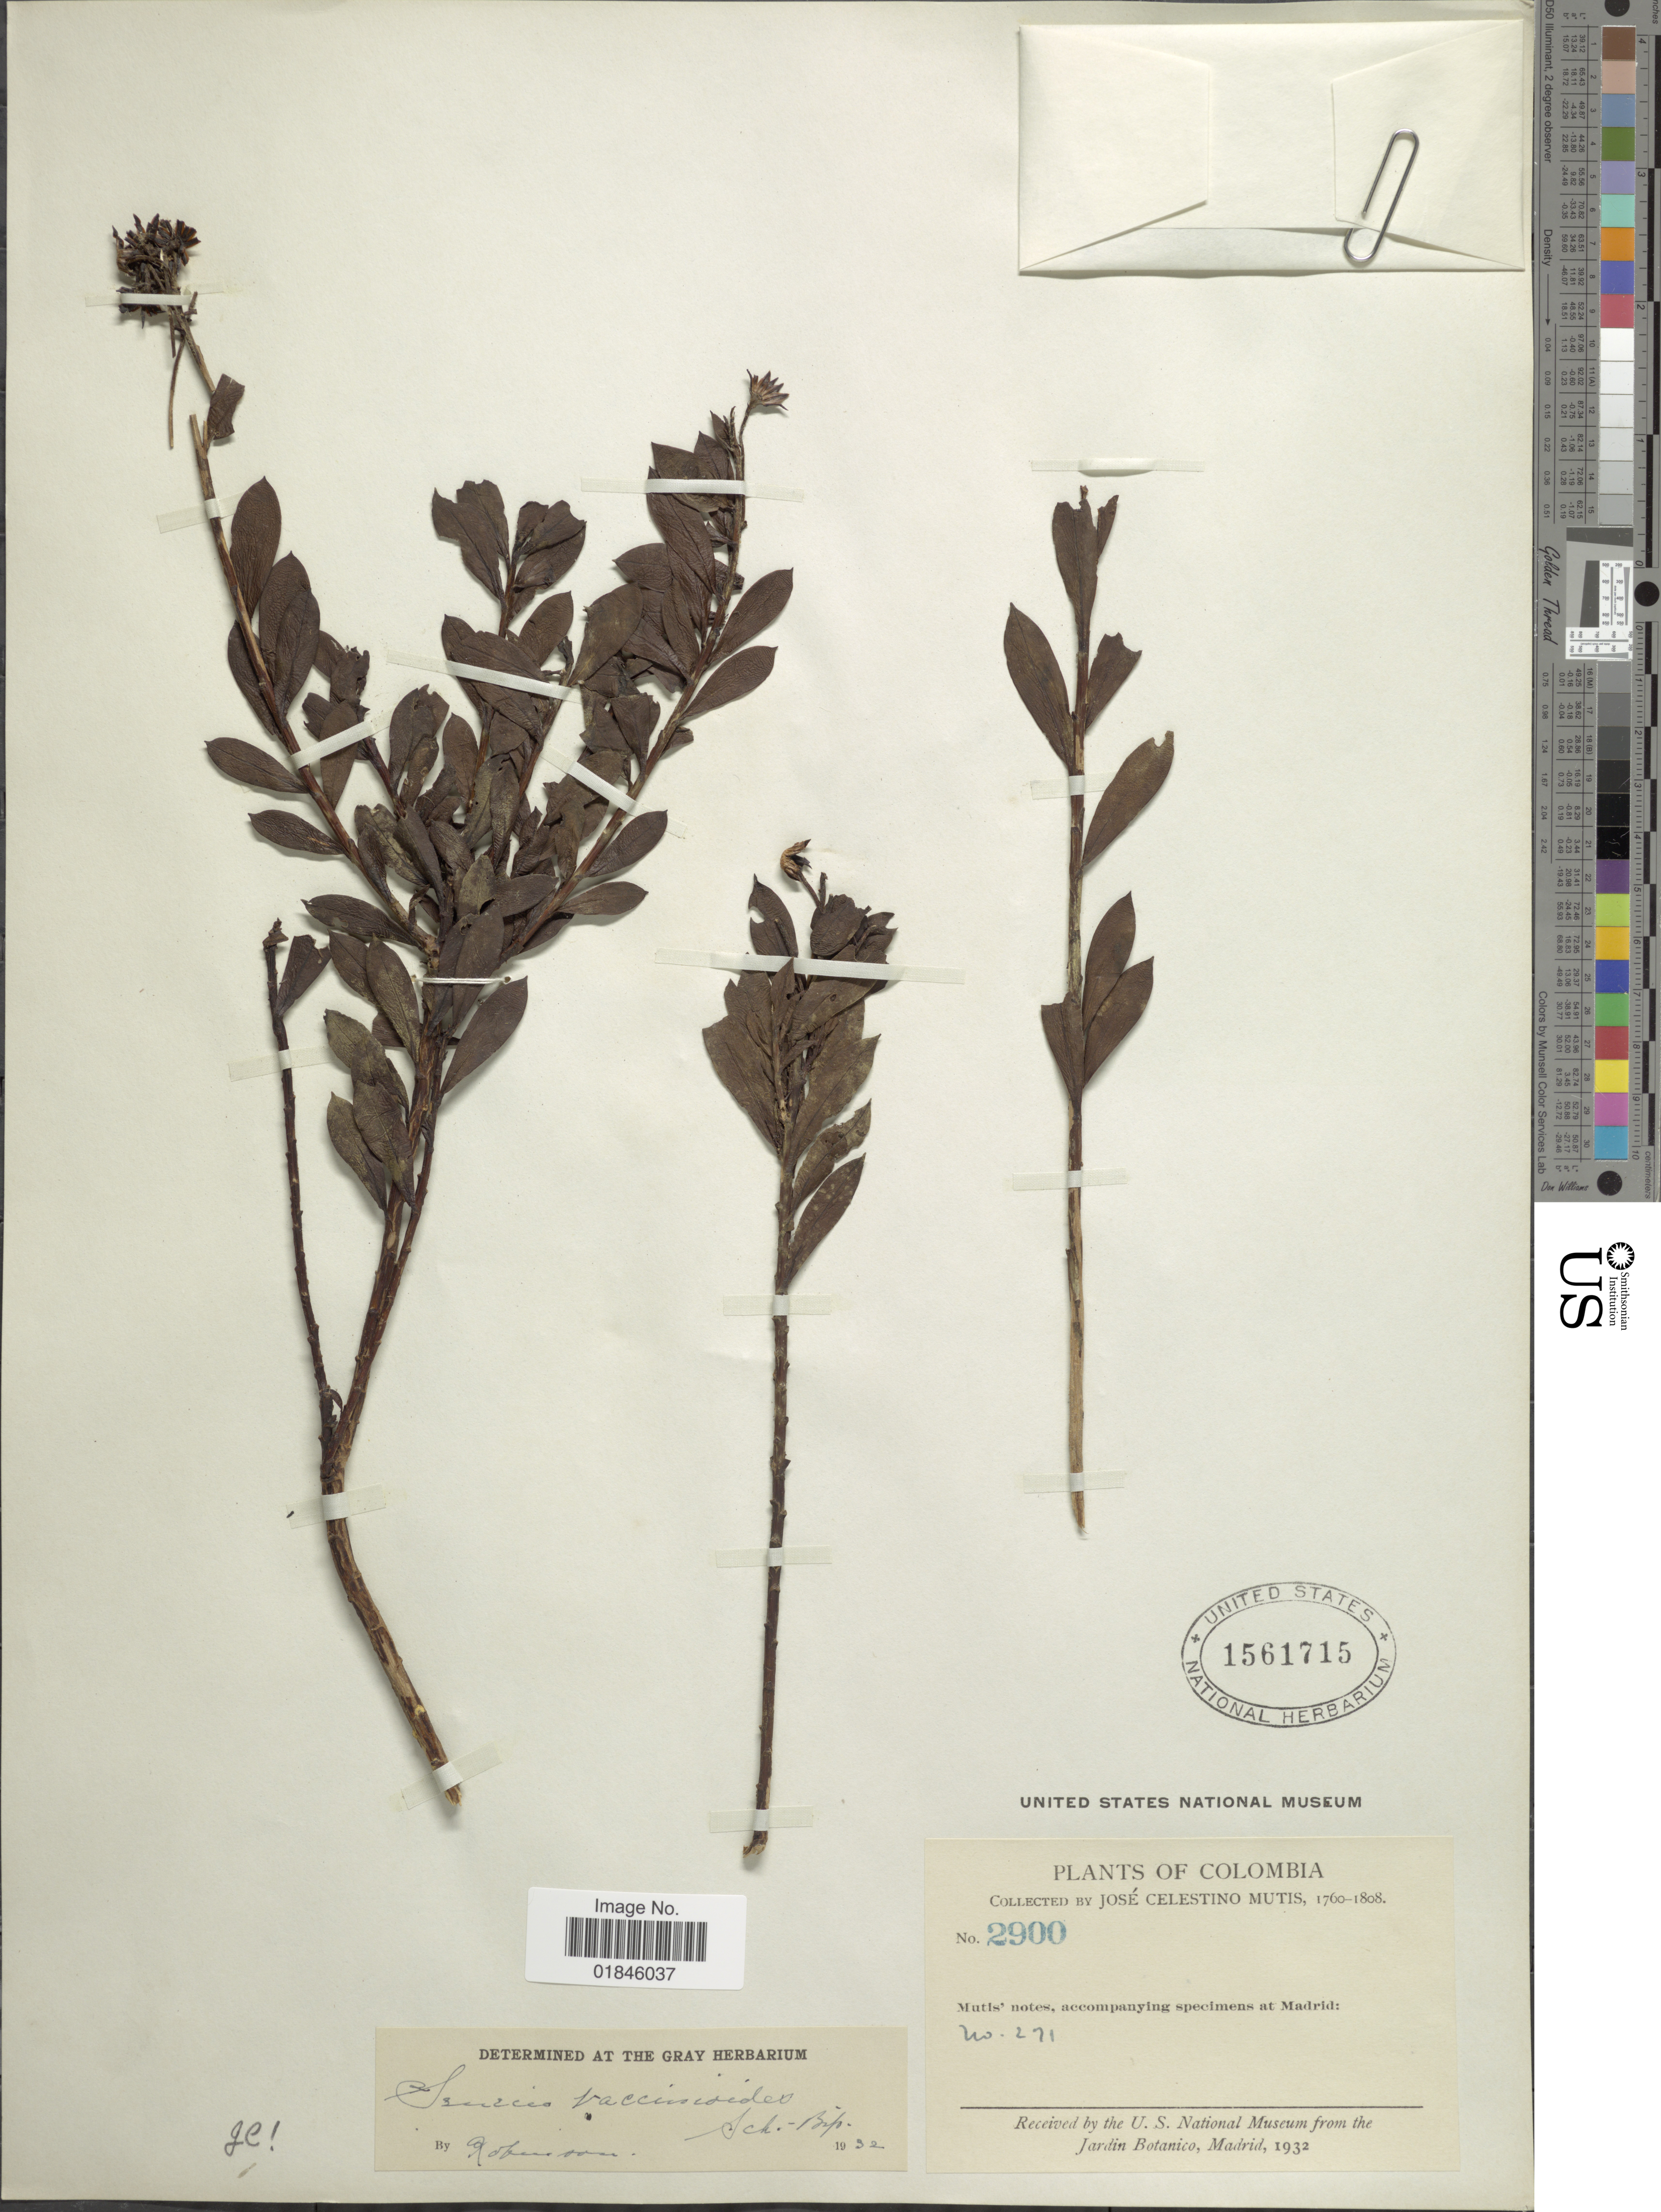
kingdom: Plantae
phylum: Tracheophyta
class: Magnoliopsida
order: Asterales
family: Asteraceae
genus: Pentacalia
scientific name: Pentacalia vaccinioides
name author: (Kunth) Cuatrec.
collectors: J. C. B. Mutis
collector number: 2900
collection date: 1760/1808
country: Colombia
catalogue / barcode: US 1561715